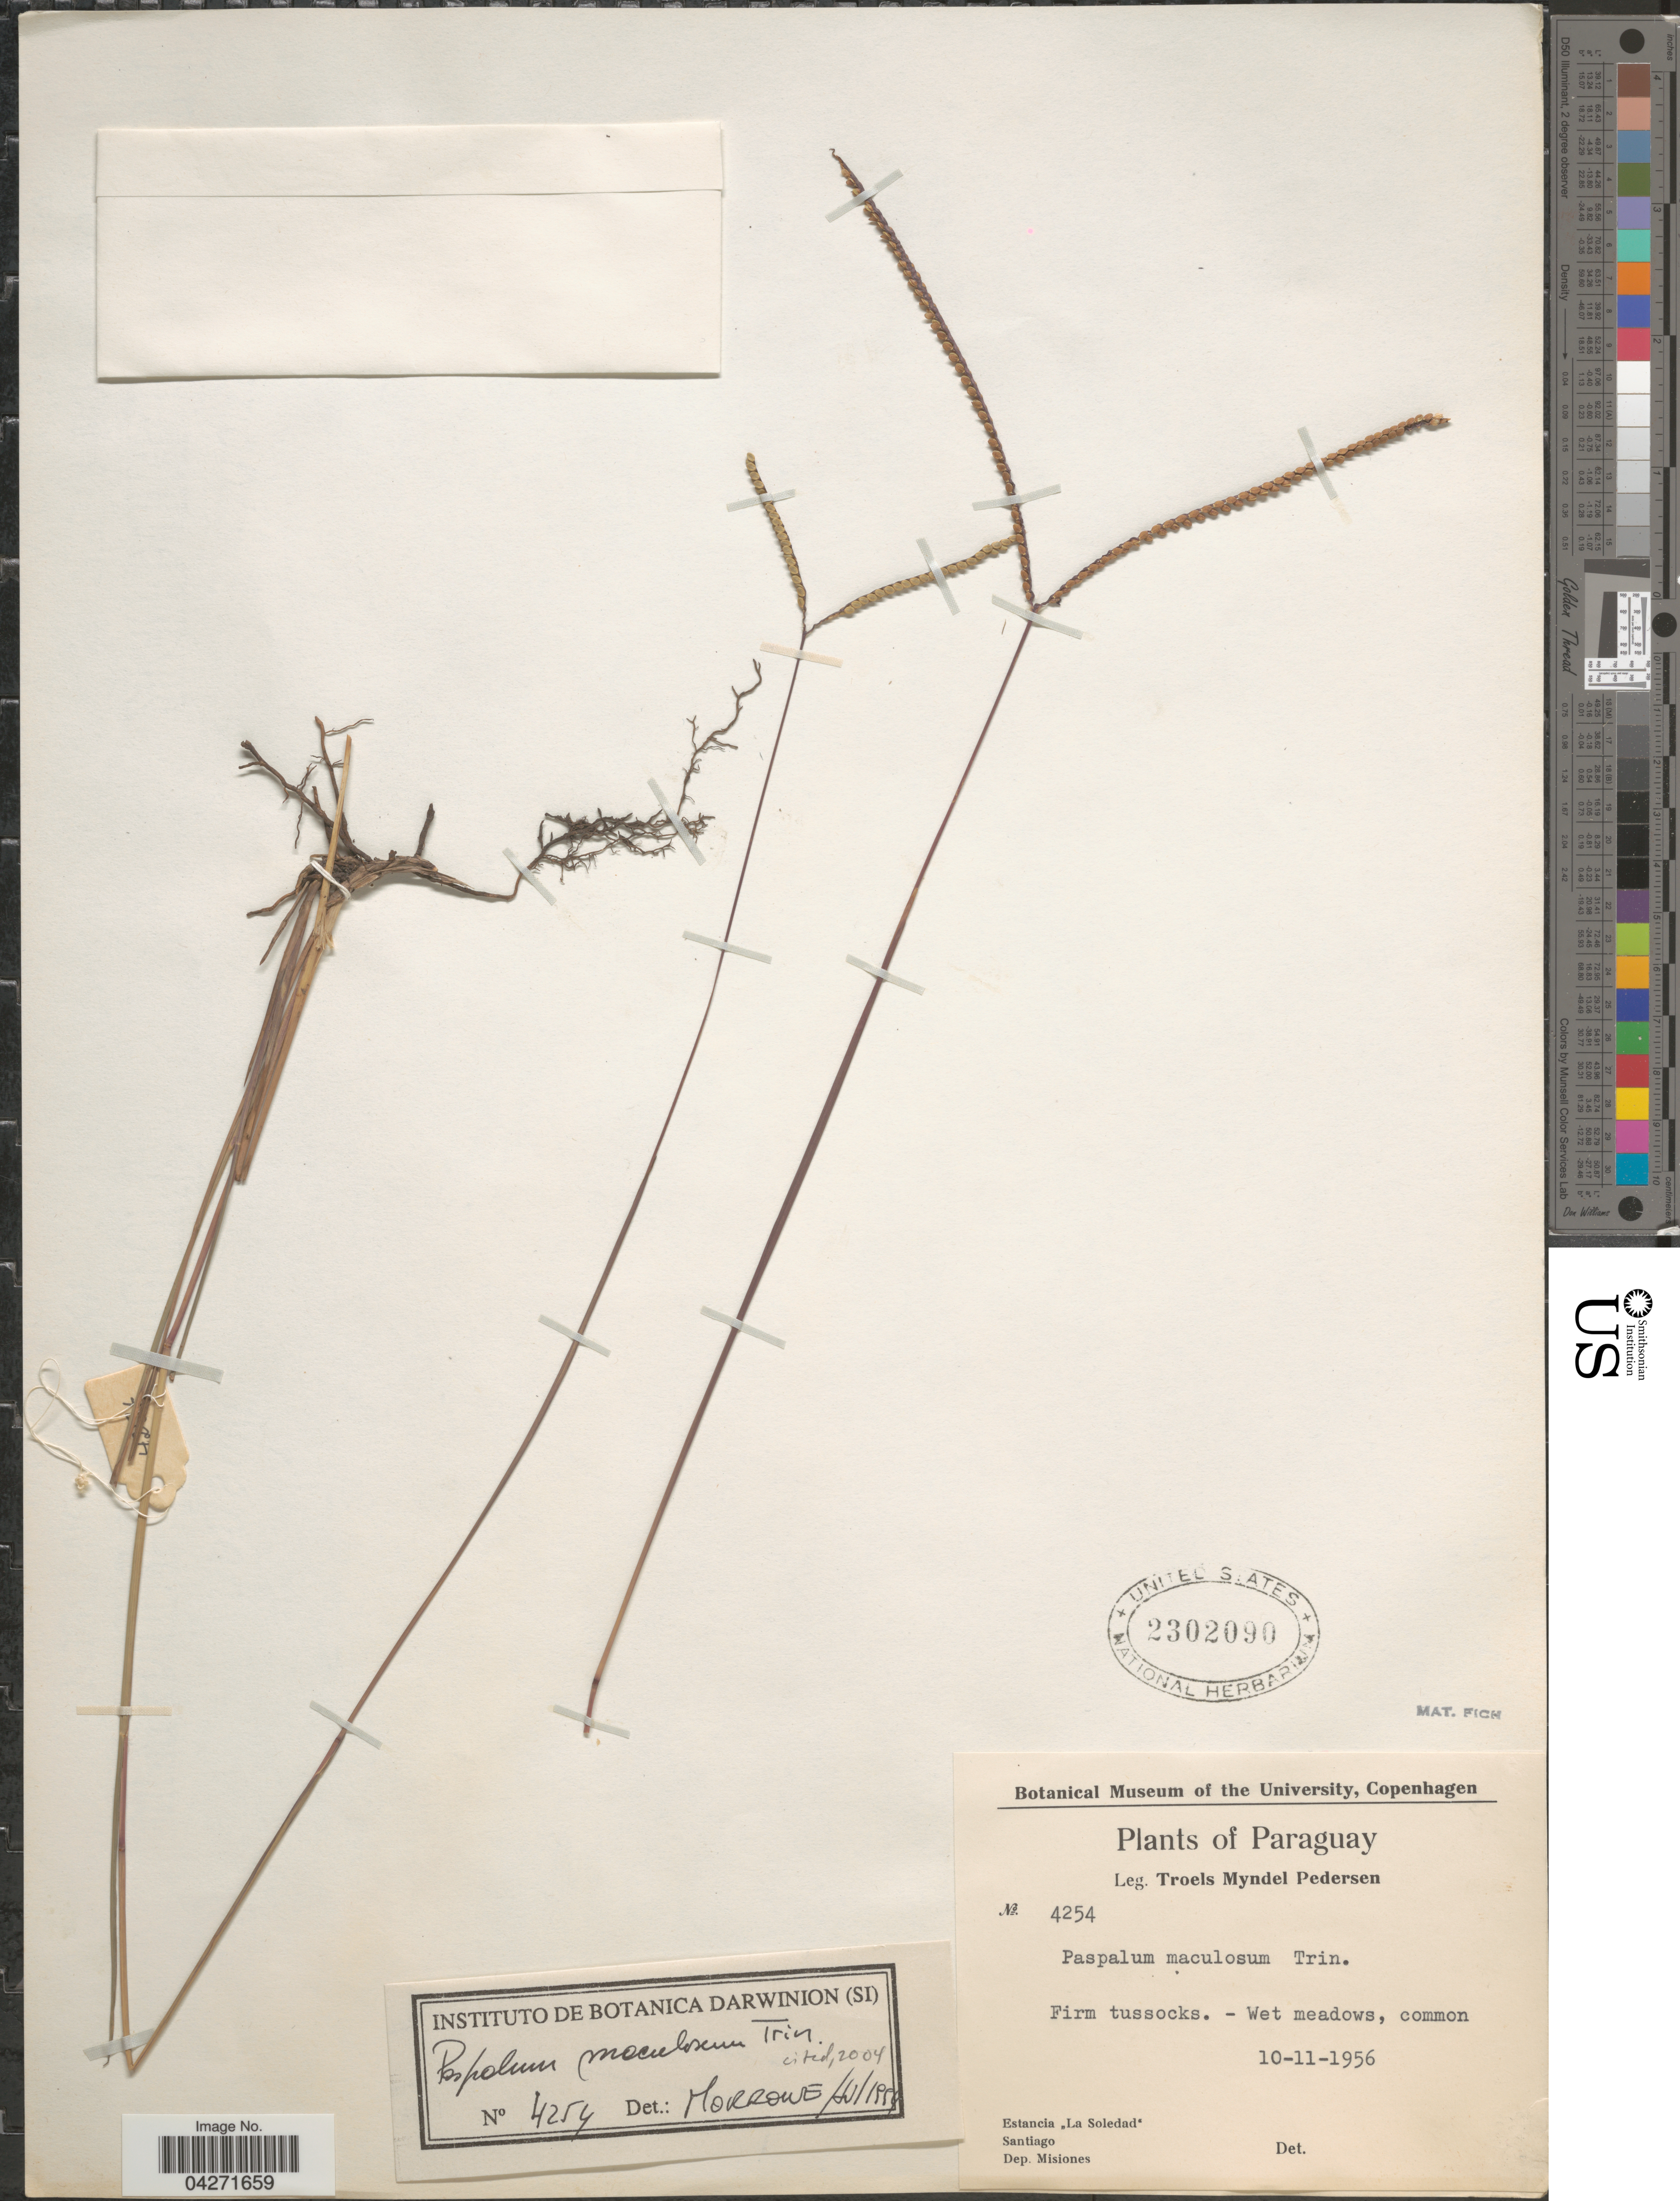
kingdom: Plantae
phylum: Tracheophyta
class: Liliopsida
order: Poales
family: Poaceae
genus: Paspalum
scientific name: Paspalum maculosum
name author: Trin.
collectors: T. Pederson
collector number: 4254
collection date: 1956-11-10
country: Paraguay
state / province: Misiones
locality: Estancia "La Soledad". Santiago. Dep. Misiones.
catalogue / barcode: US 2302090